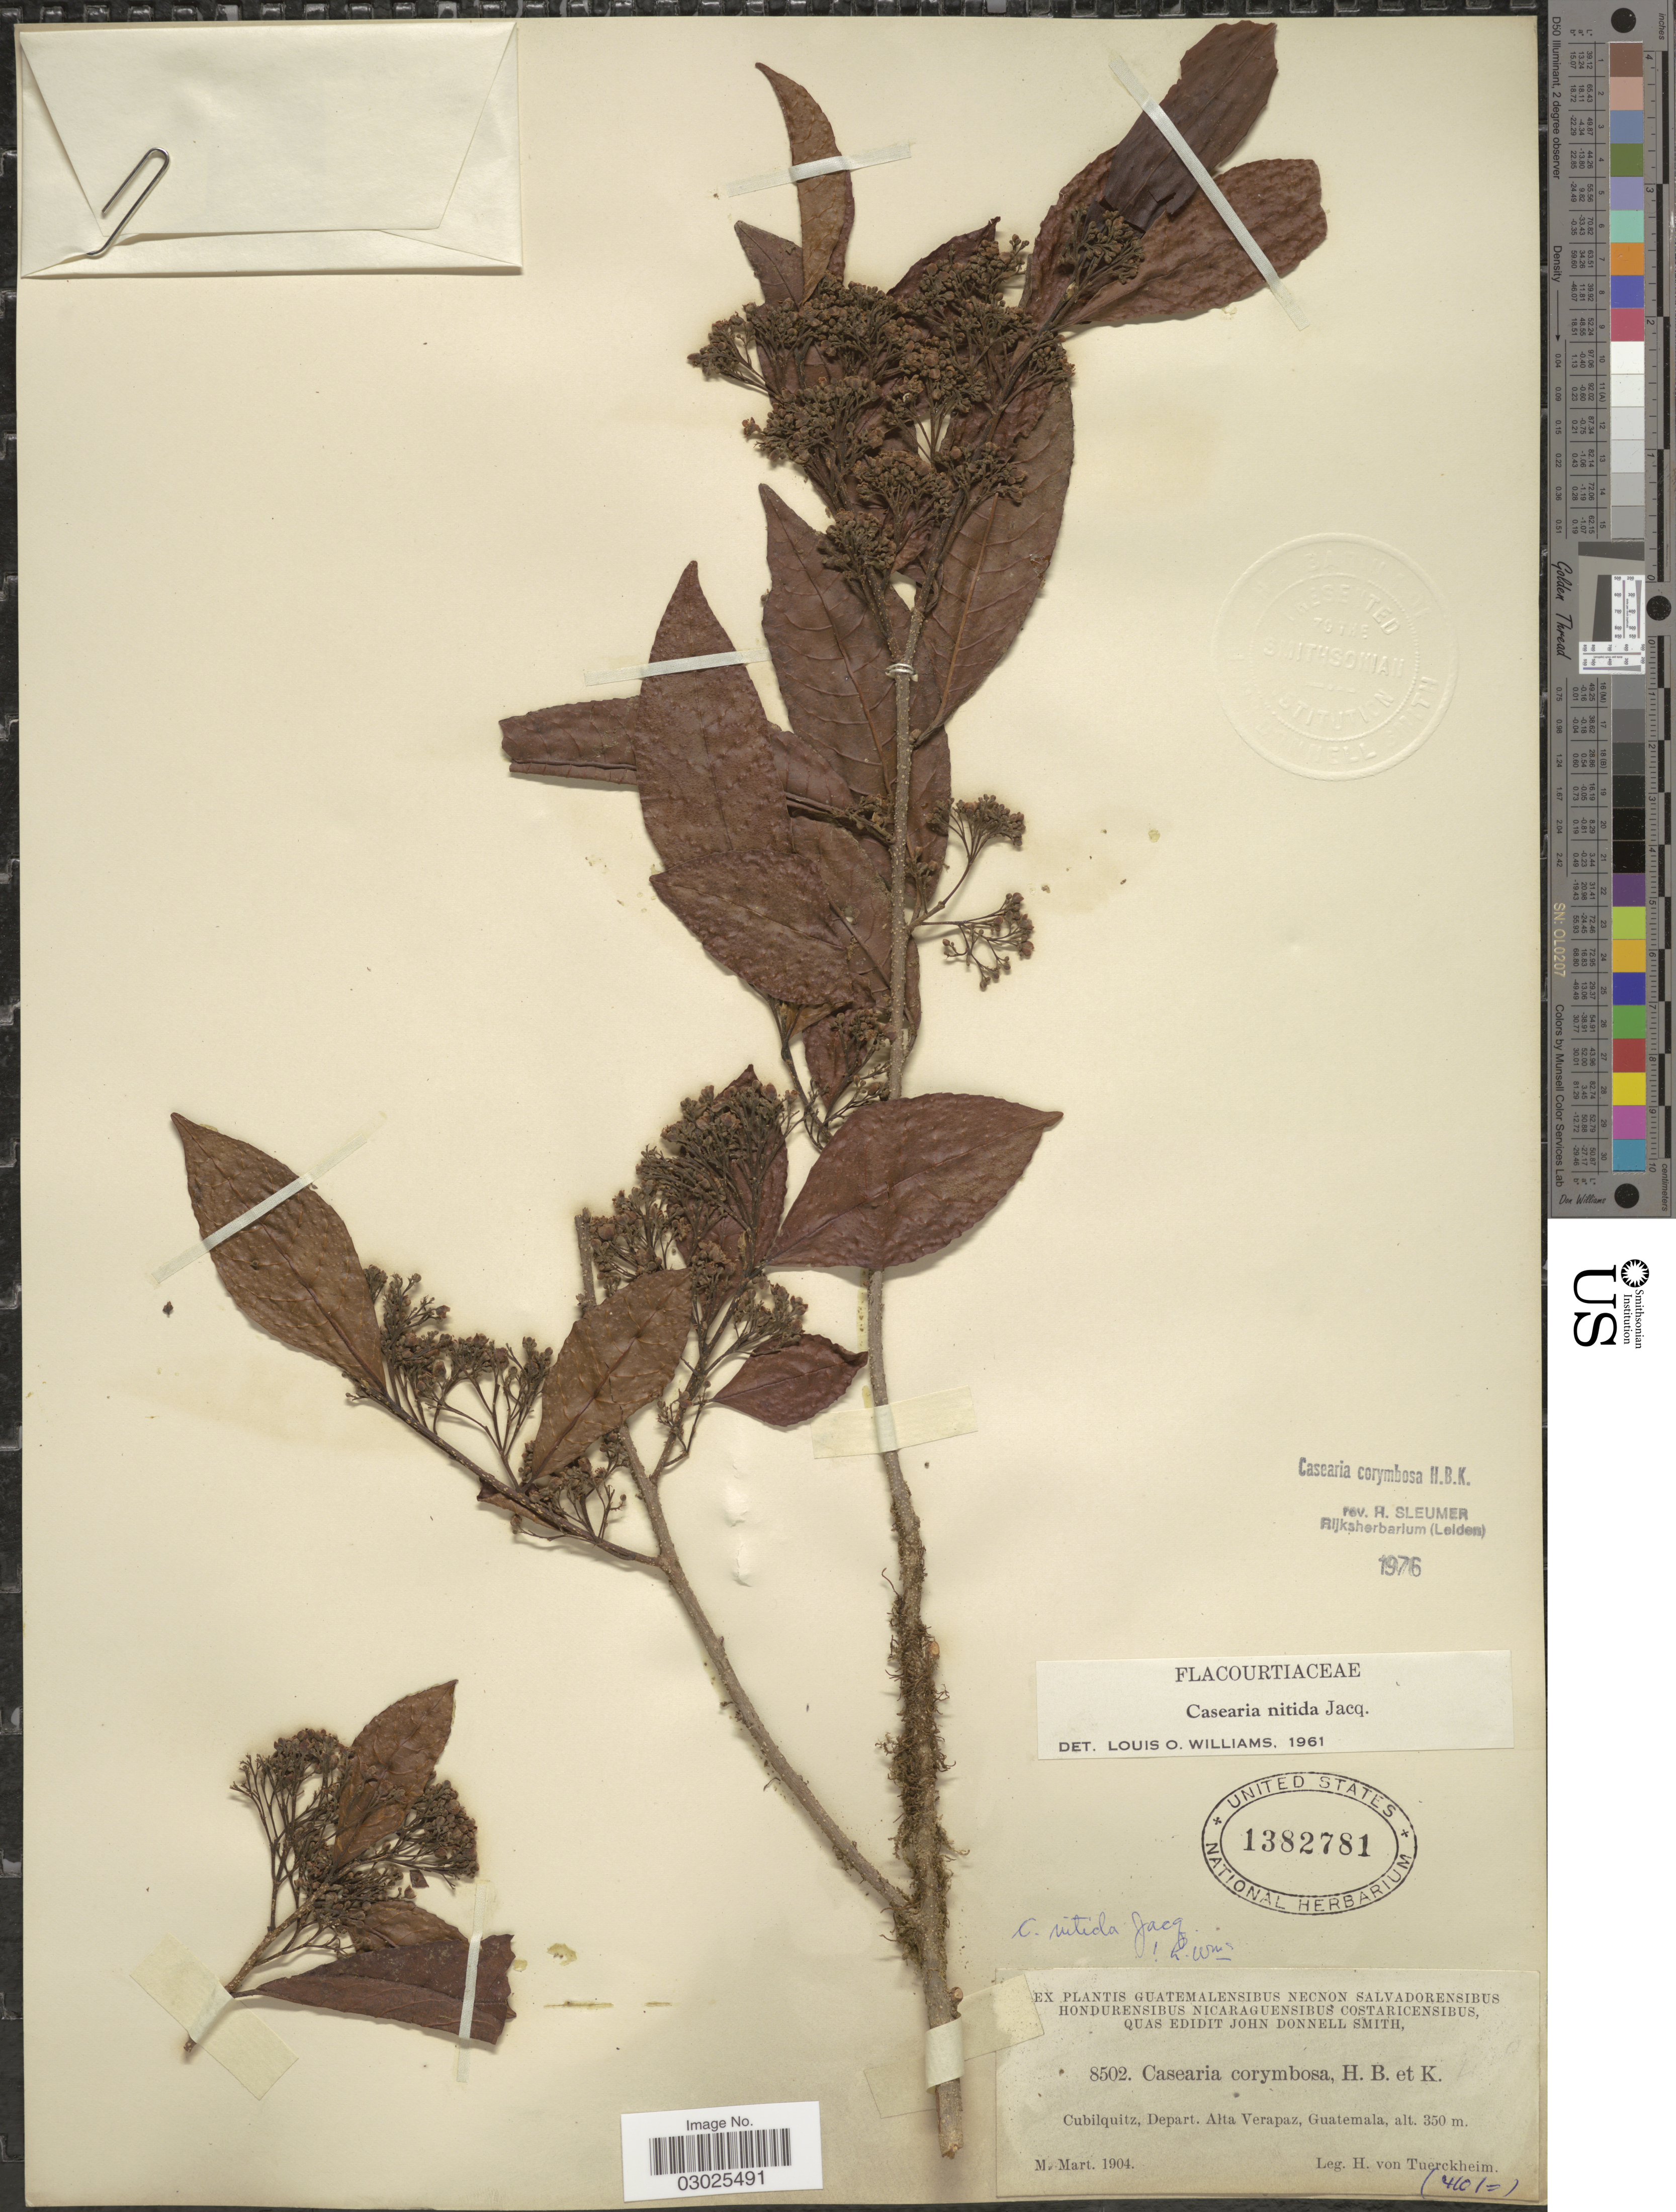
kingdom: Plantae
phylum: Tracheophyta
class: Magnoliopsida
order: Malpighiales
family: Salicaceae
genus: Casearia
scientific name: Casearia corymbosa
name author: Kunth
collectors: H. von Türckheim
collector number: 4101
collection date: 1904-03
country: Guatemala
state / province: Alta Verapaz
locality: Cubilquitz, Depart. Alta Verapaz.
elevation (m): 350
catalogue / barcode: US 1382781